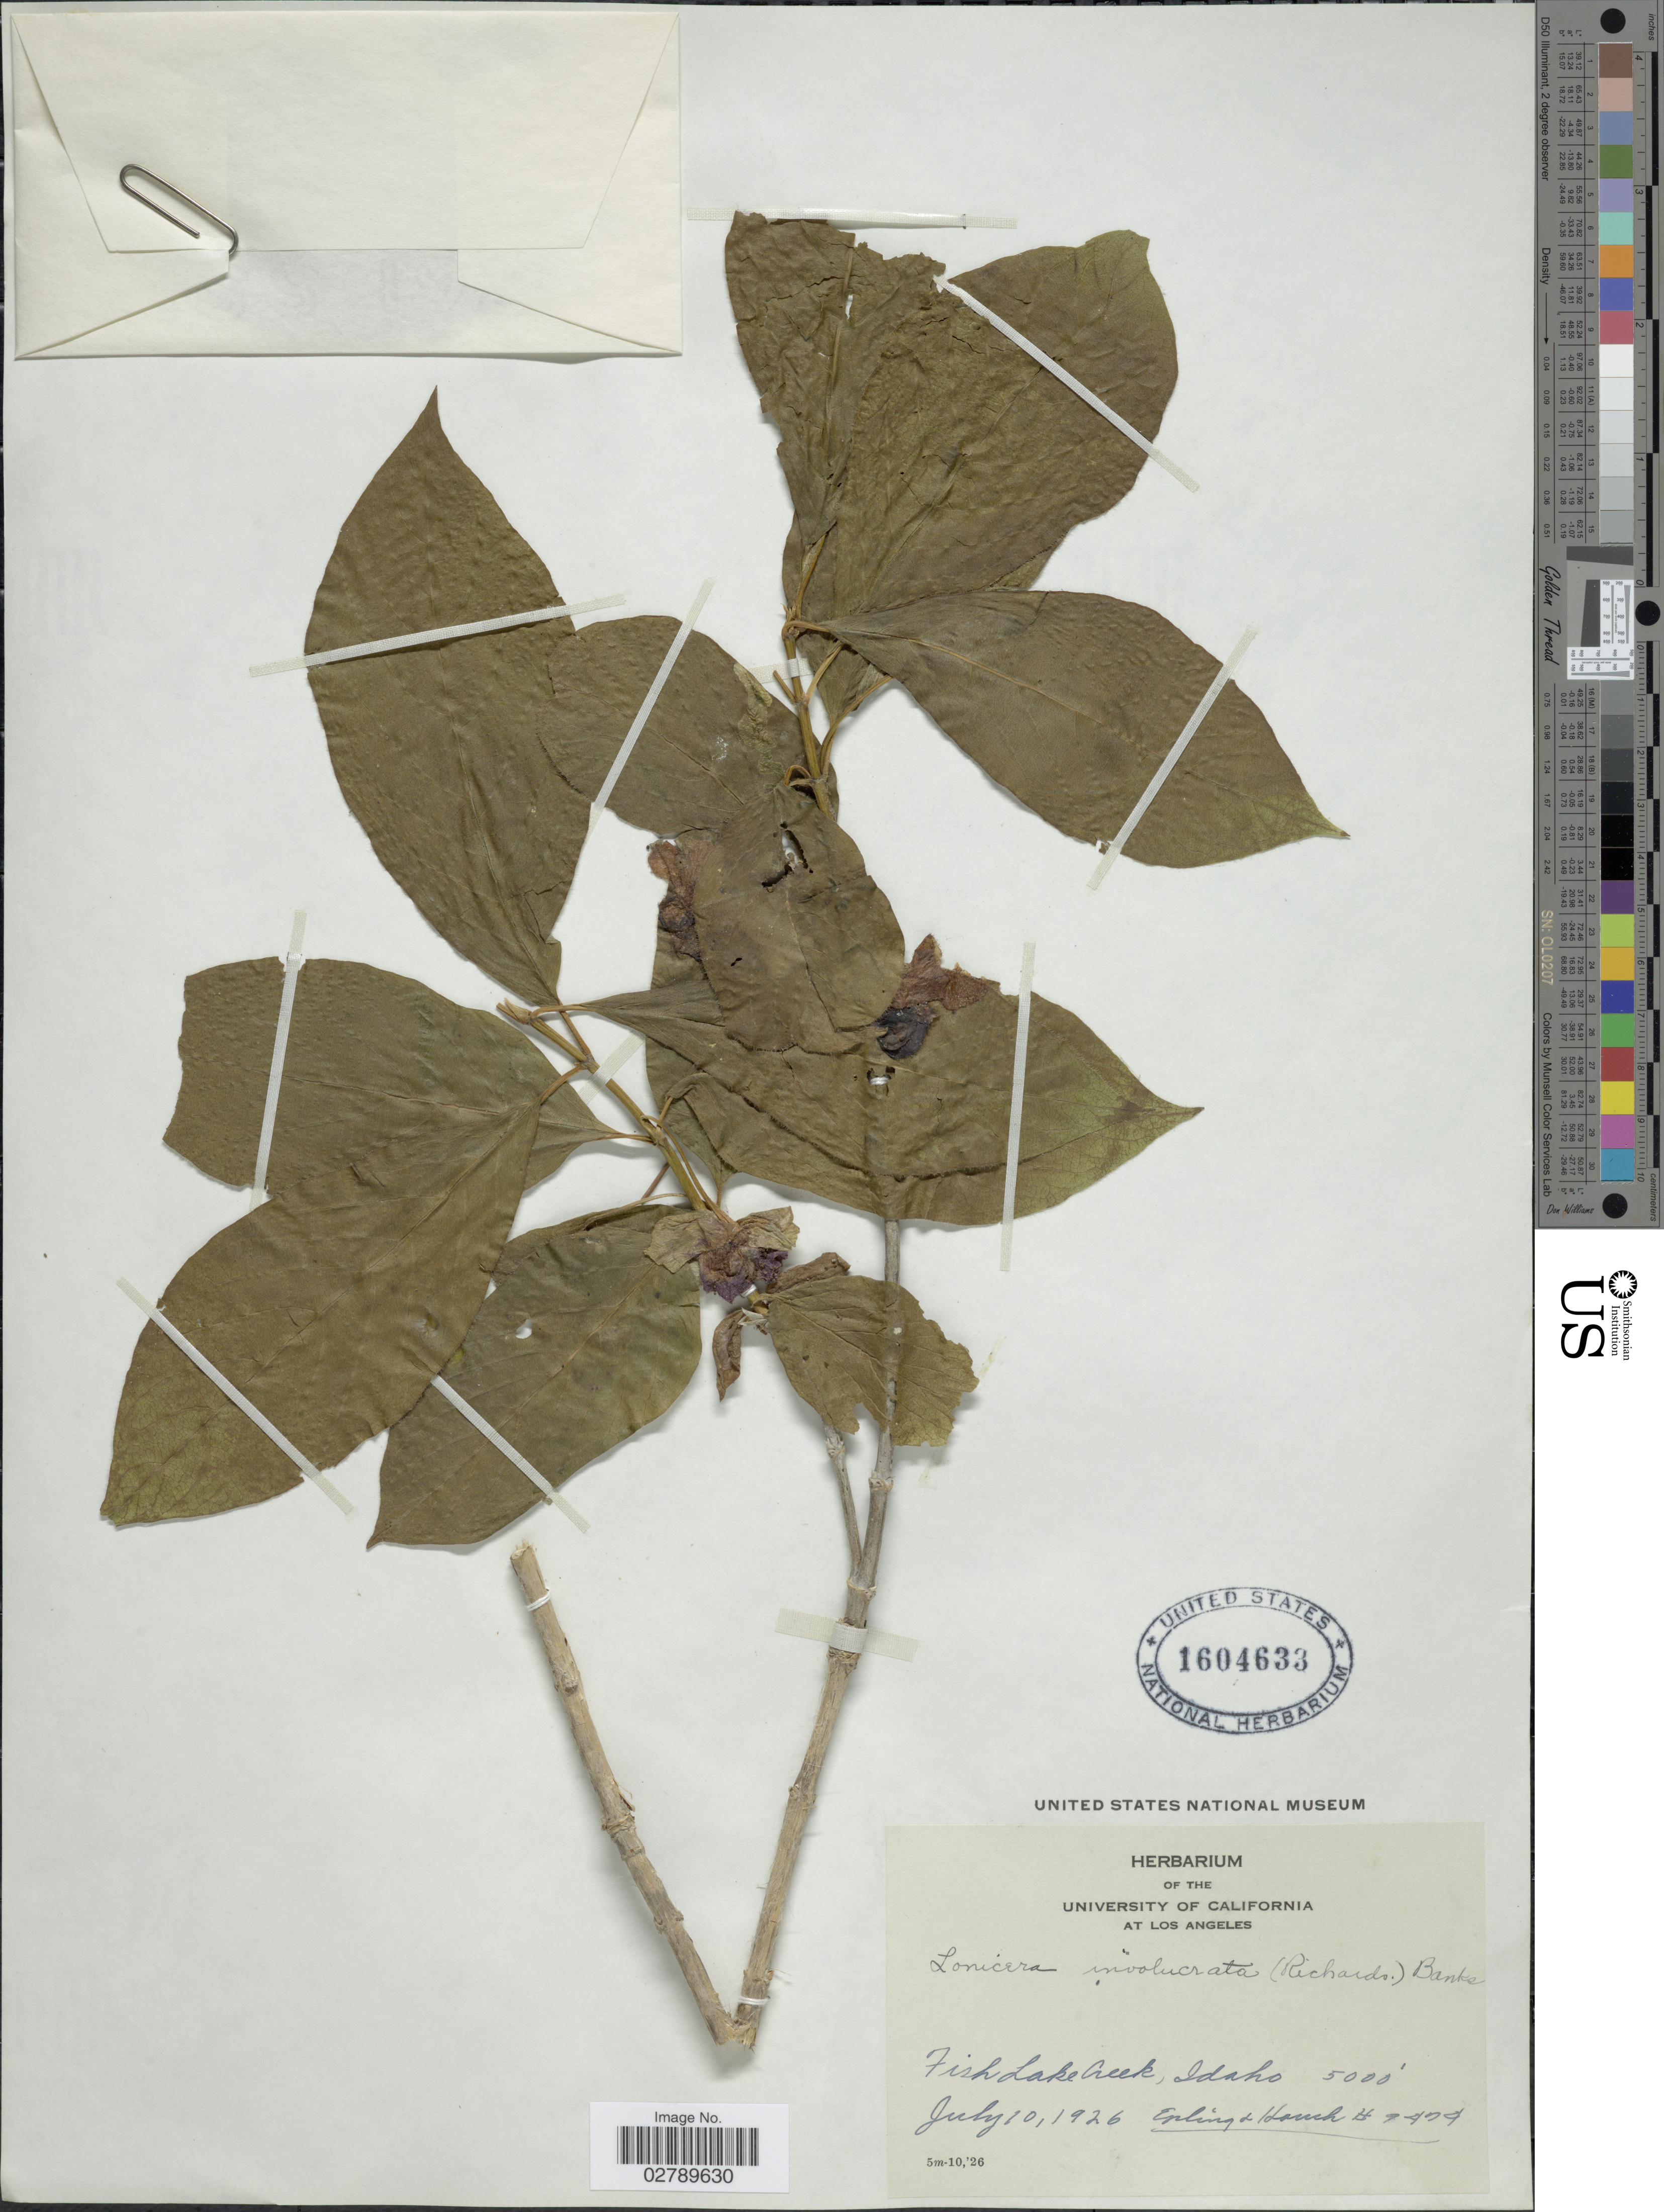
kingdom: Plantae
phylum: Tracheophyta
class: Magnoliopsida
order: Dipsacales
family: Caprifoliaceae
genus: Lonicera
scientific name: Lonicera involucrata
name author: (Richardson) Banks ex Spreng.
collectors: -- Epling & -. Hauch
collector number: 9404*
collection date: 1926-07-10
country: United States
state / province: Idaho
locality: Fish Lake Creek.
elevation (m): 1524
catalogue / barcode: US 1604633